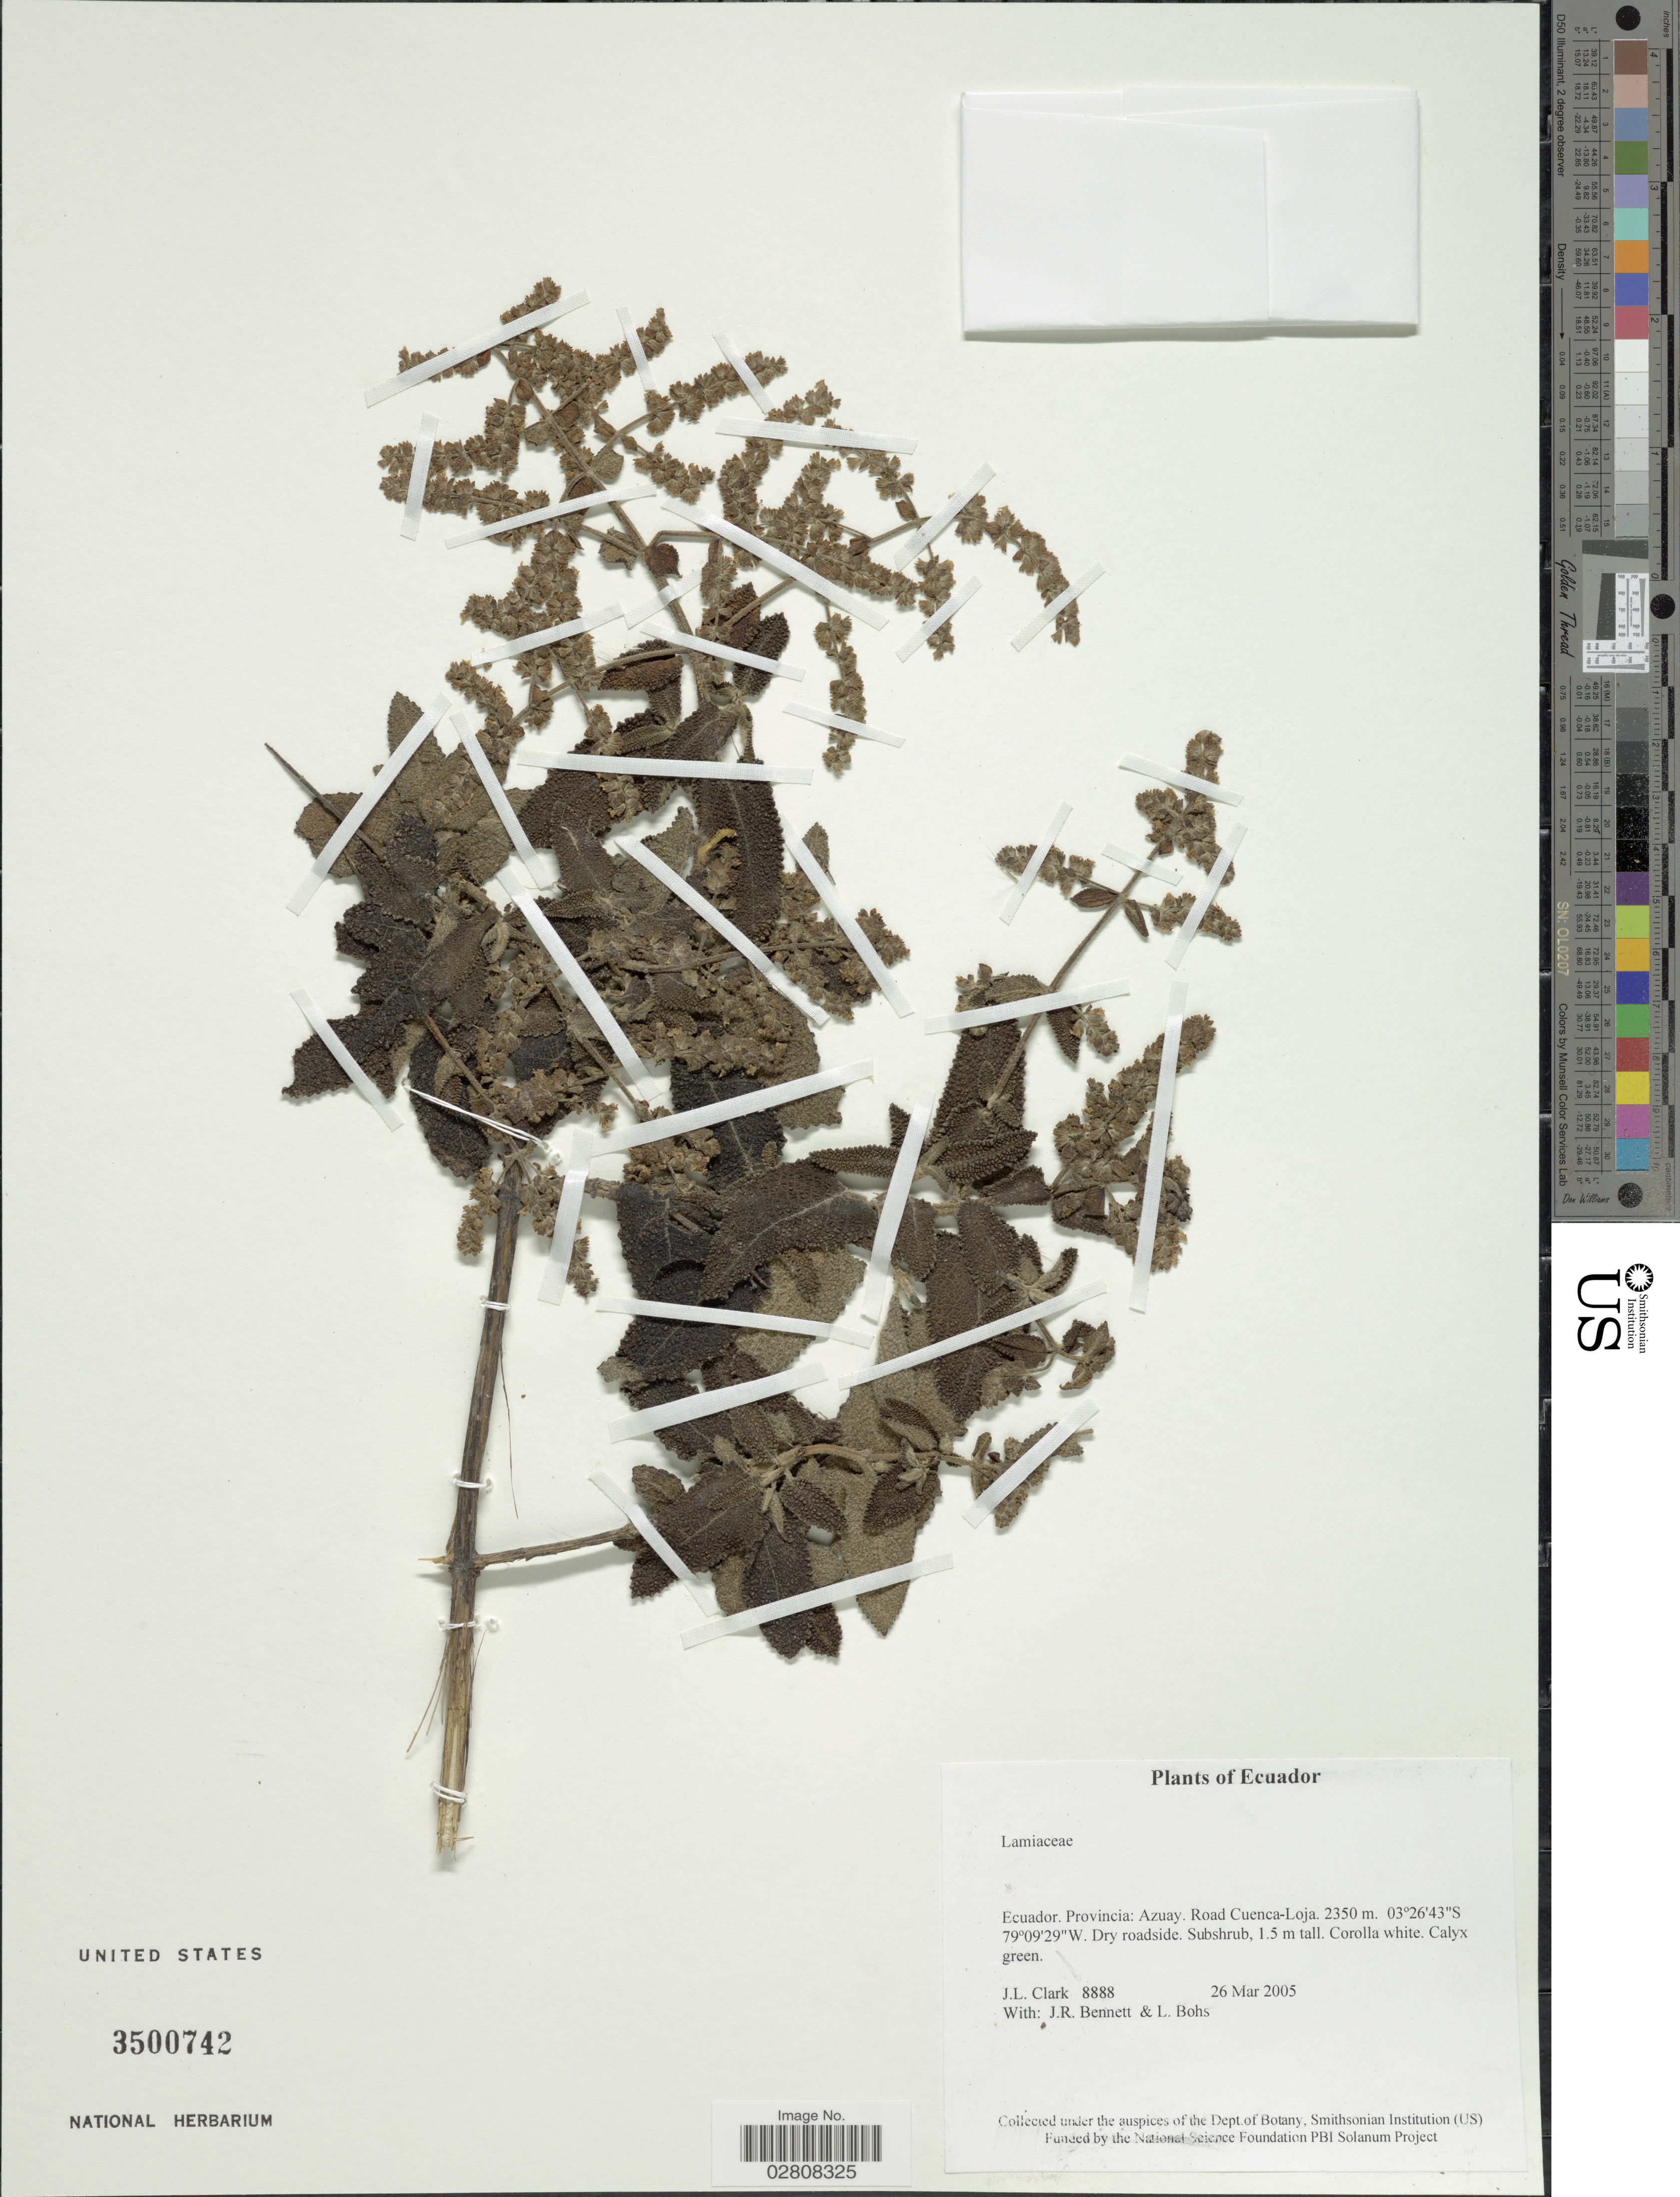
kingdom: Plantae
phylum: Tracheophyta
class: Magnoliopsida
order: Lamiales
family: Lamiaceae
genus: Lepechinia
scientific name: Lepechinia sp.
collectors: J. L. Clark, J. R. Bennett & L. A. Bohs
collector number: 8888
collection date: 2005-03-26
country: Ecuador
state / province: Azuay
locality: Road Cuenca-Loja.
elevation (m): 2350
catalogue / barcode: US 3500742